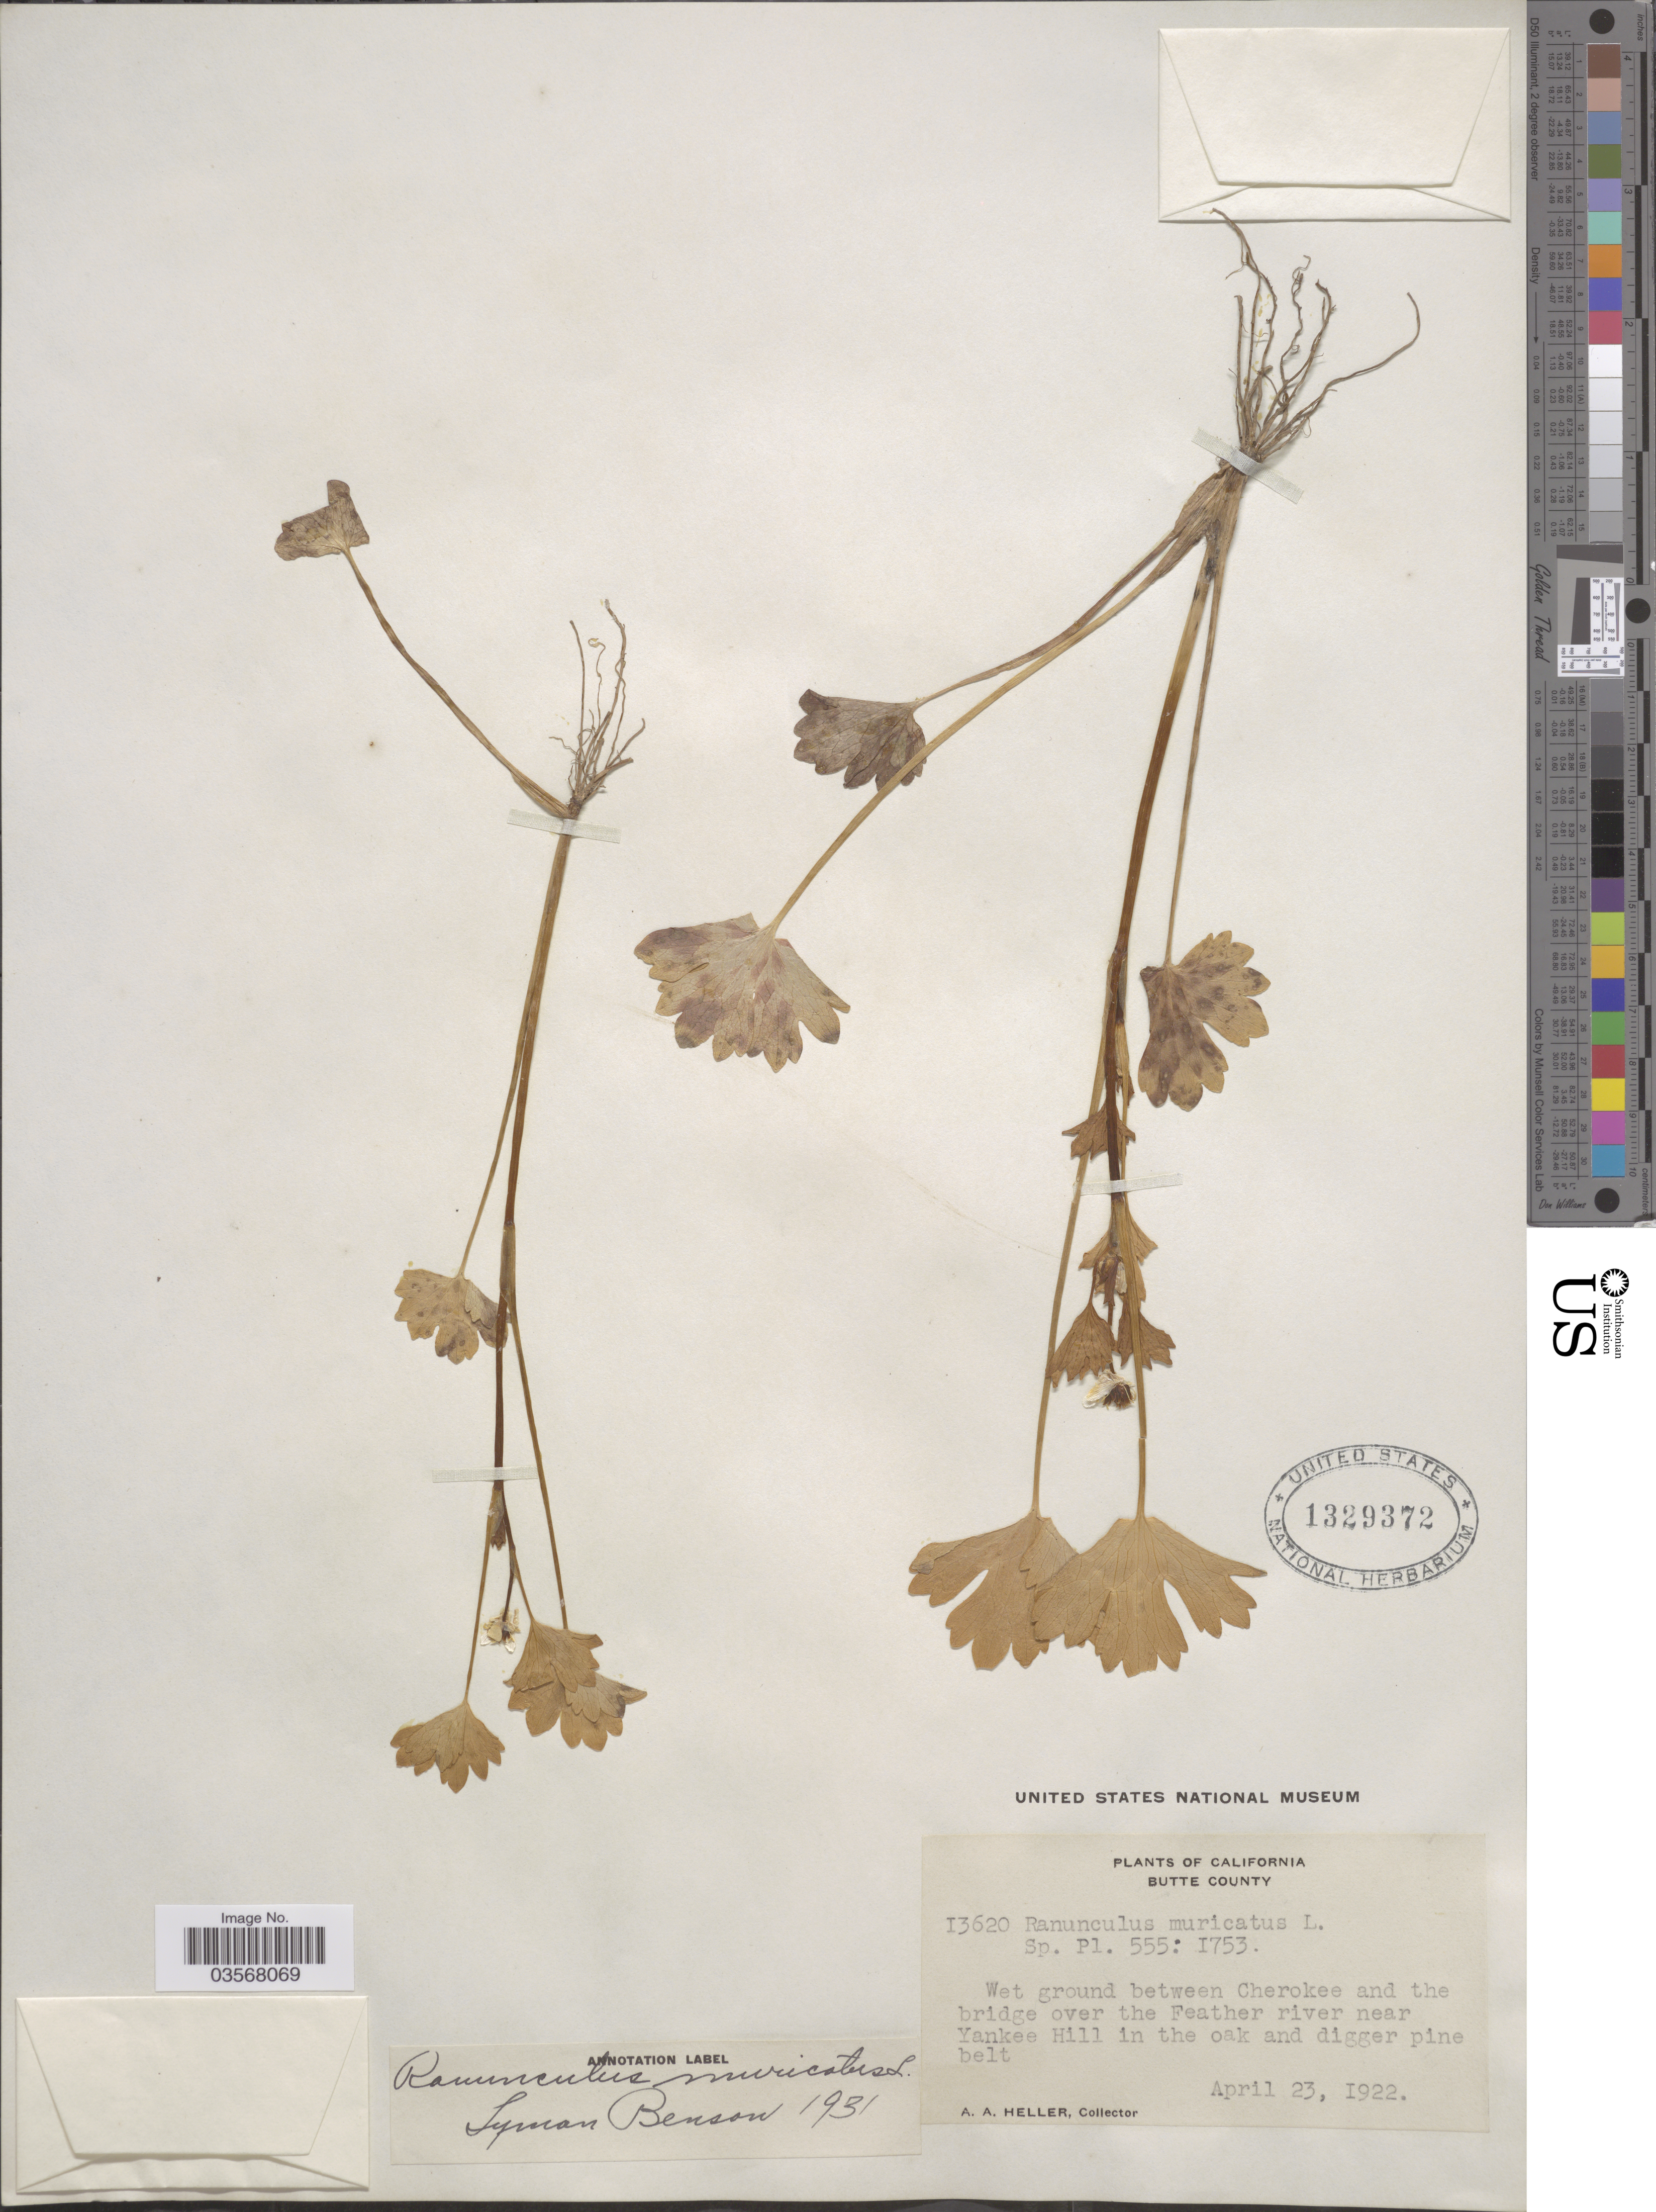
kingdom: Plantae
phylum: Tracheophyta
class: Magnoliopsida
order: Ranunculales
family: Ranunculaceae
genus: Ranunculus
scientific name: Ranunculus muricatus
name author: L.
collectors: A. A. Heller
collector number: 13620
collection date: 1922-05-23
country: United States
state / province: California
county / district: Butte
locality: Butte County. Wet ground between Cherokee and the bridge over the Feather river near Yankee Hill.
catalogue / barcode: US 1329372